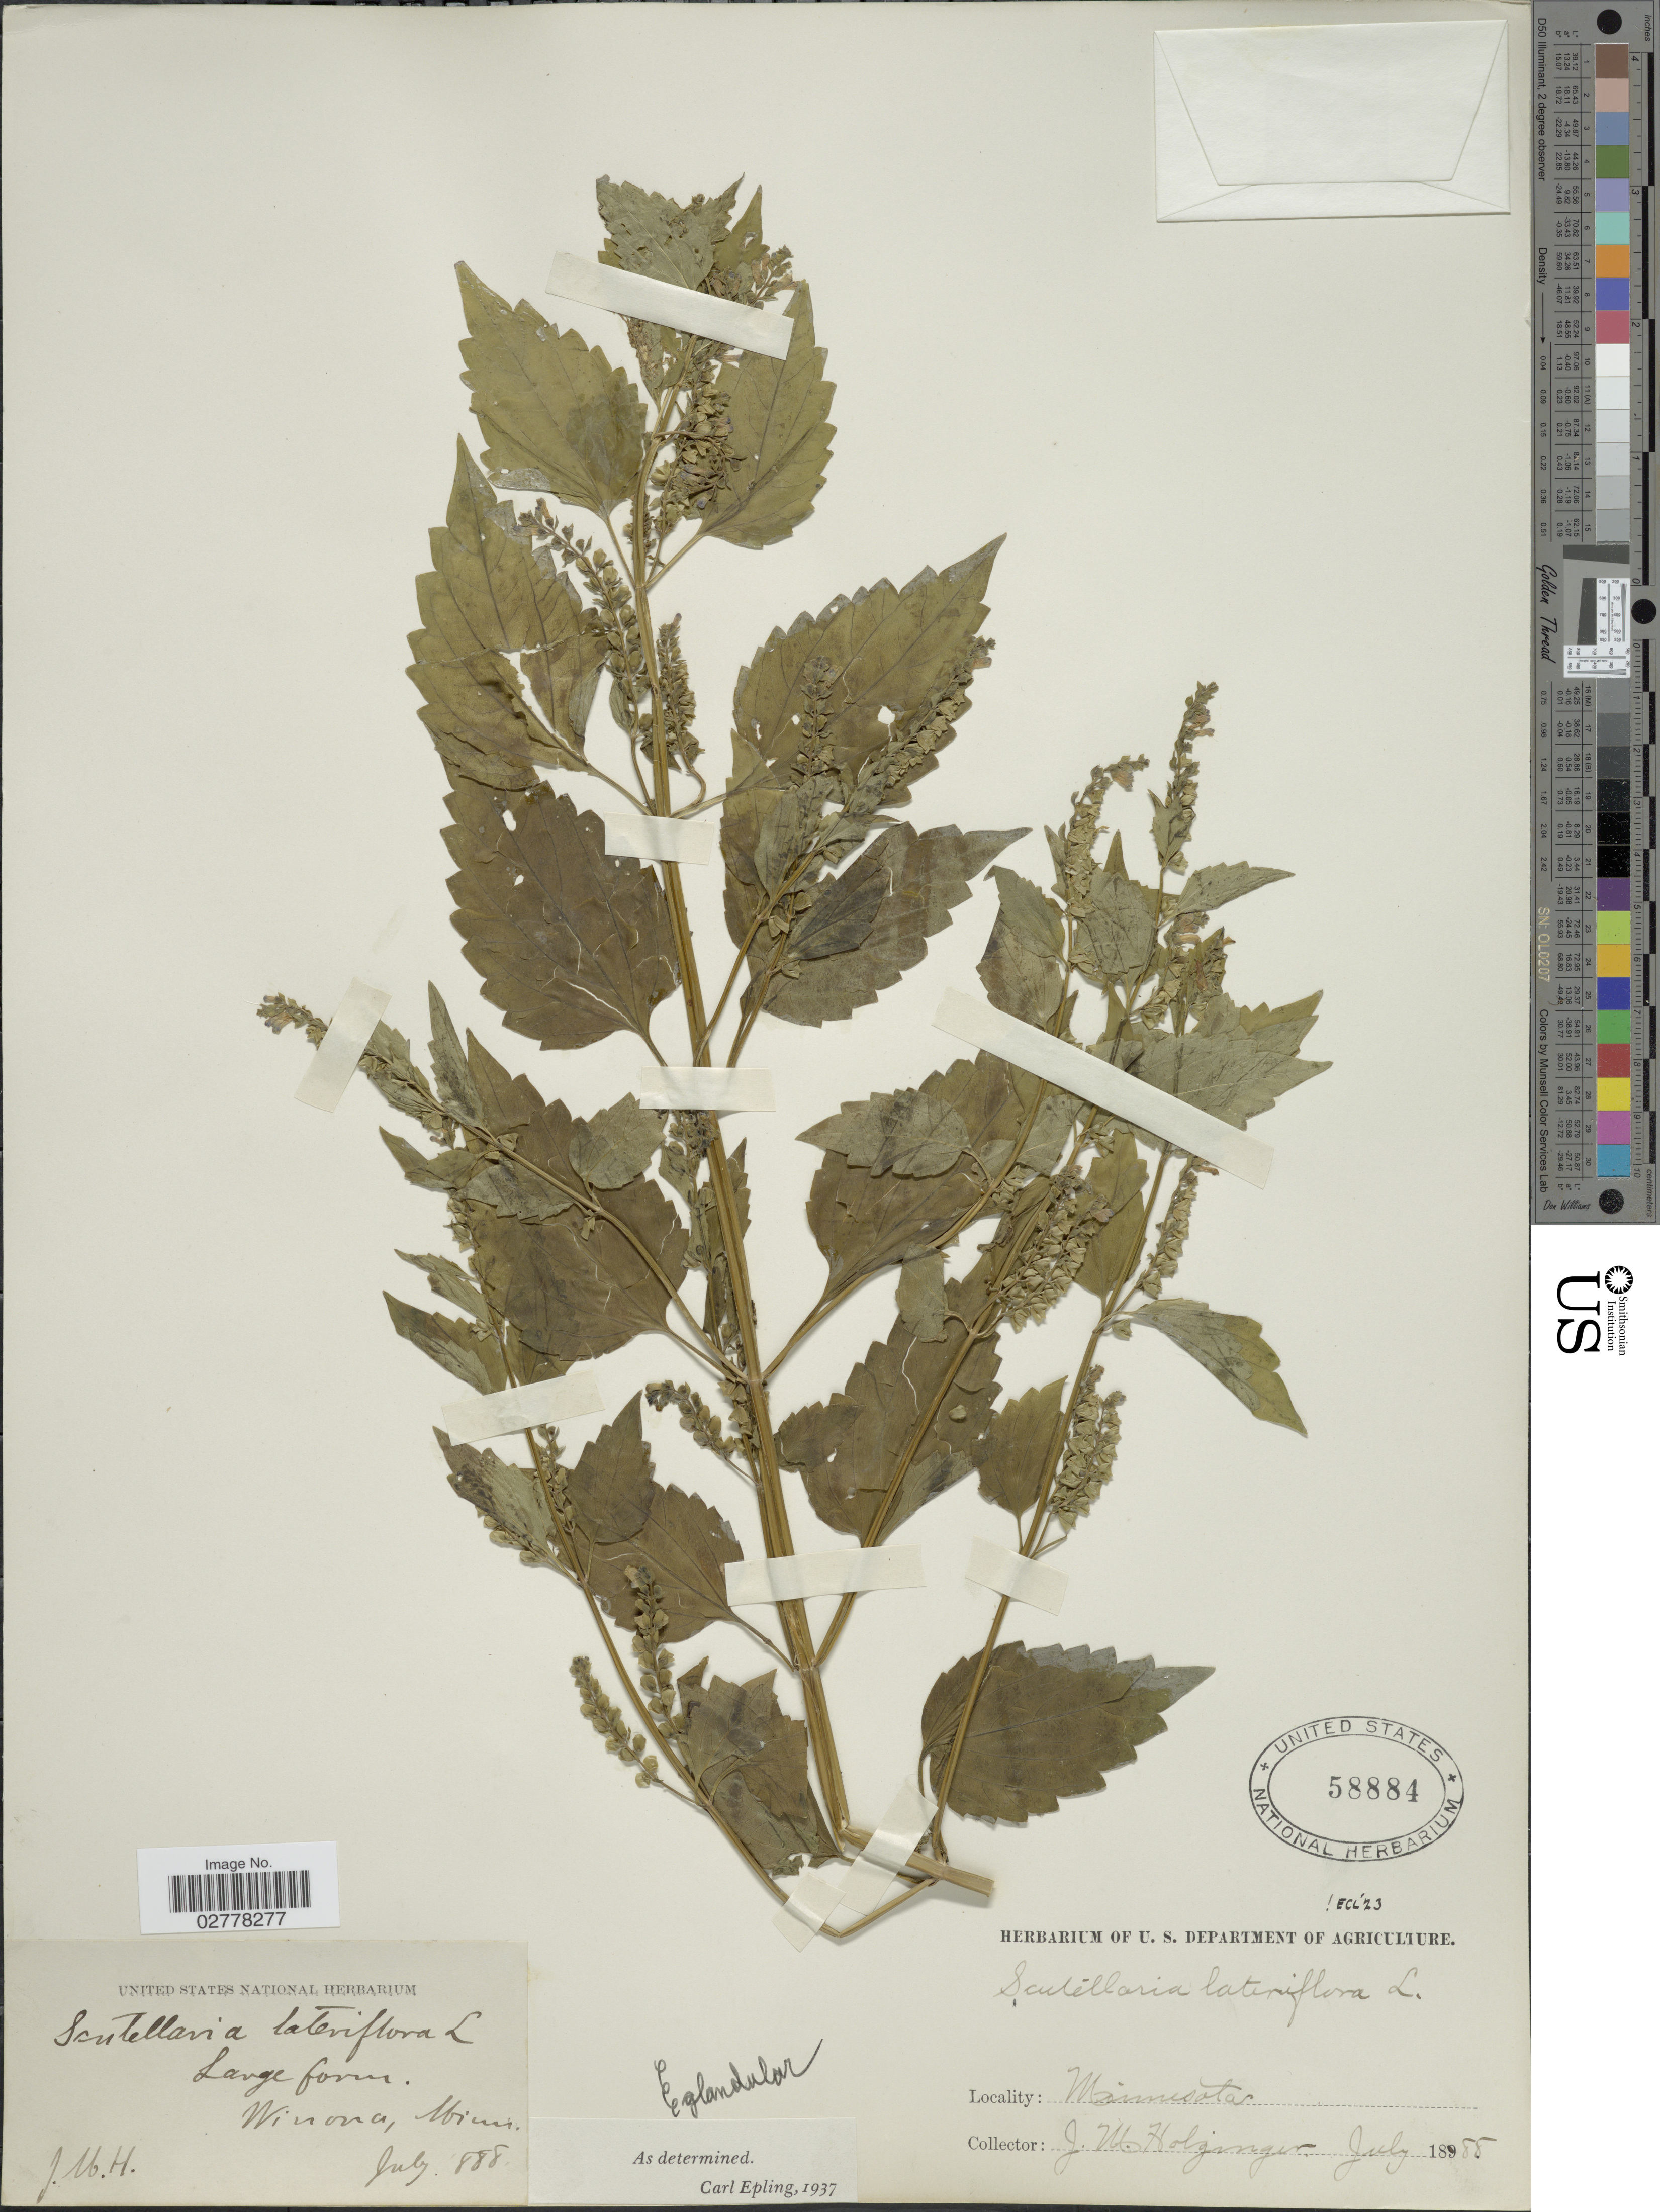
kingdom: Plantae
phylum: Tracheophyta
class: Magnoliopsida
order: Lamiales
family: Lamiaceae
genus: Scutellaria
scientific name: Scutellaria lateriflora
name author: L.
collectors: J. M. Holzinger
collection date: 1888-07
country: United States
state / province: Minnesota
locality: Winona.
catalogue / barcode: US 58884